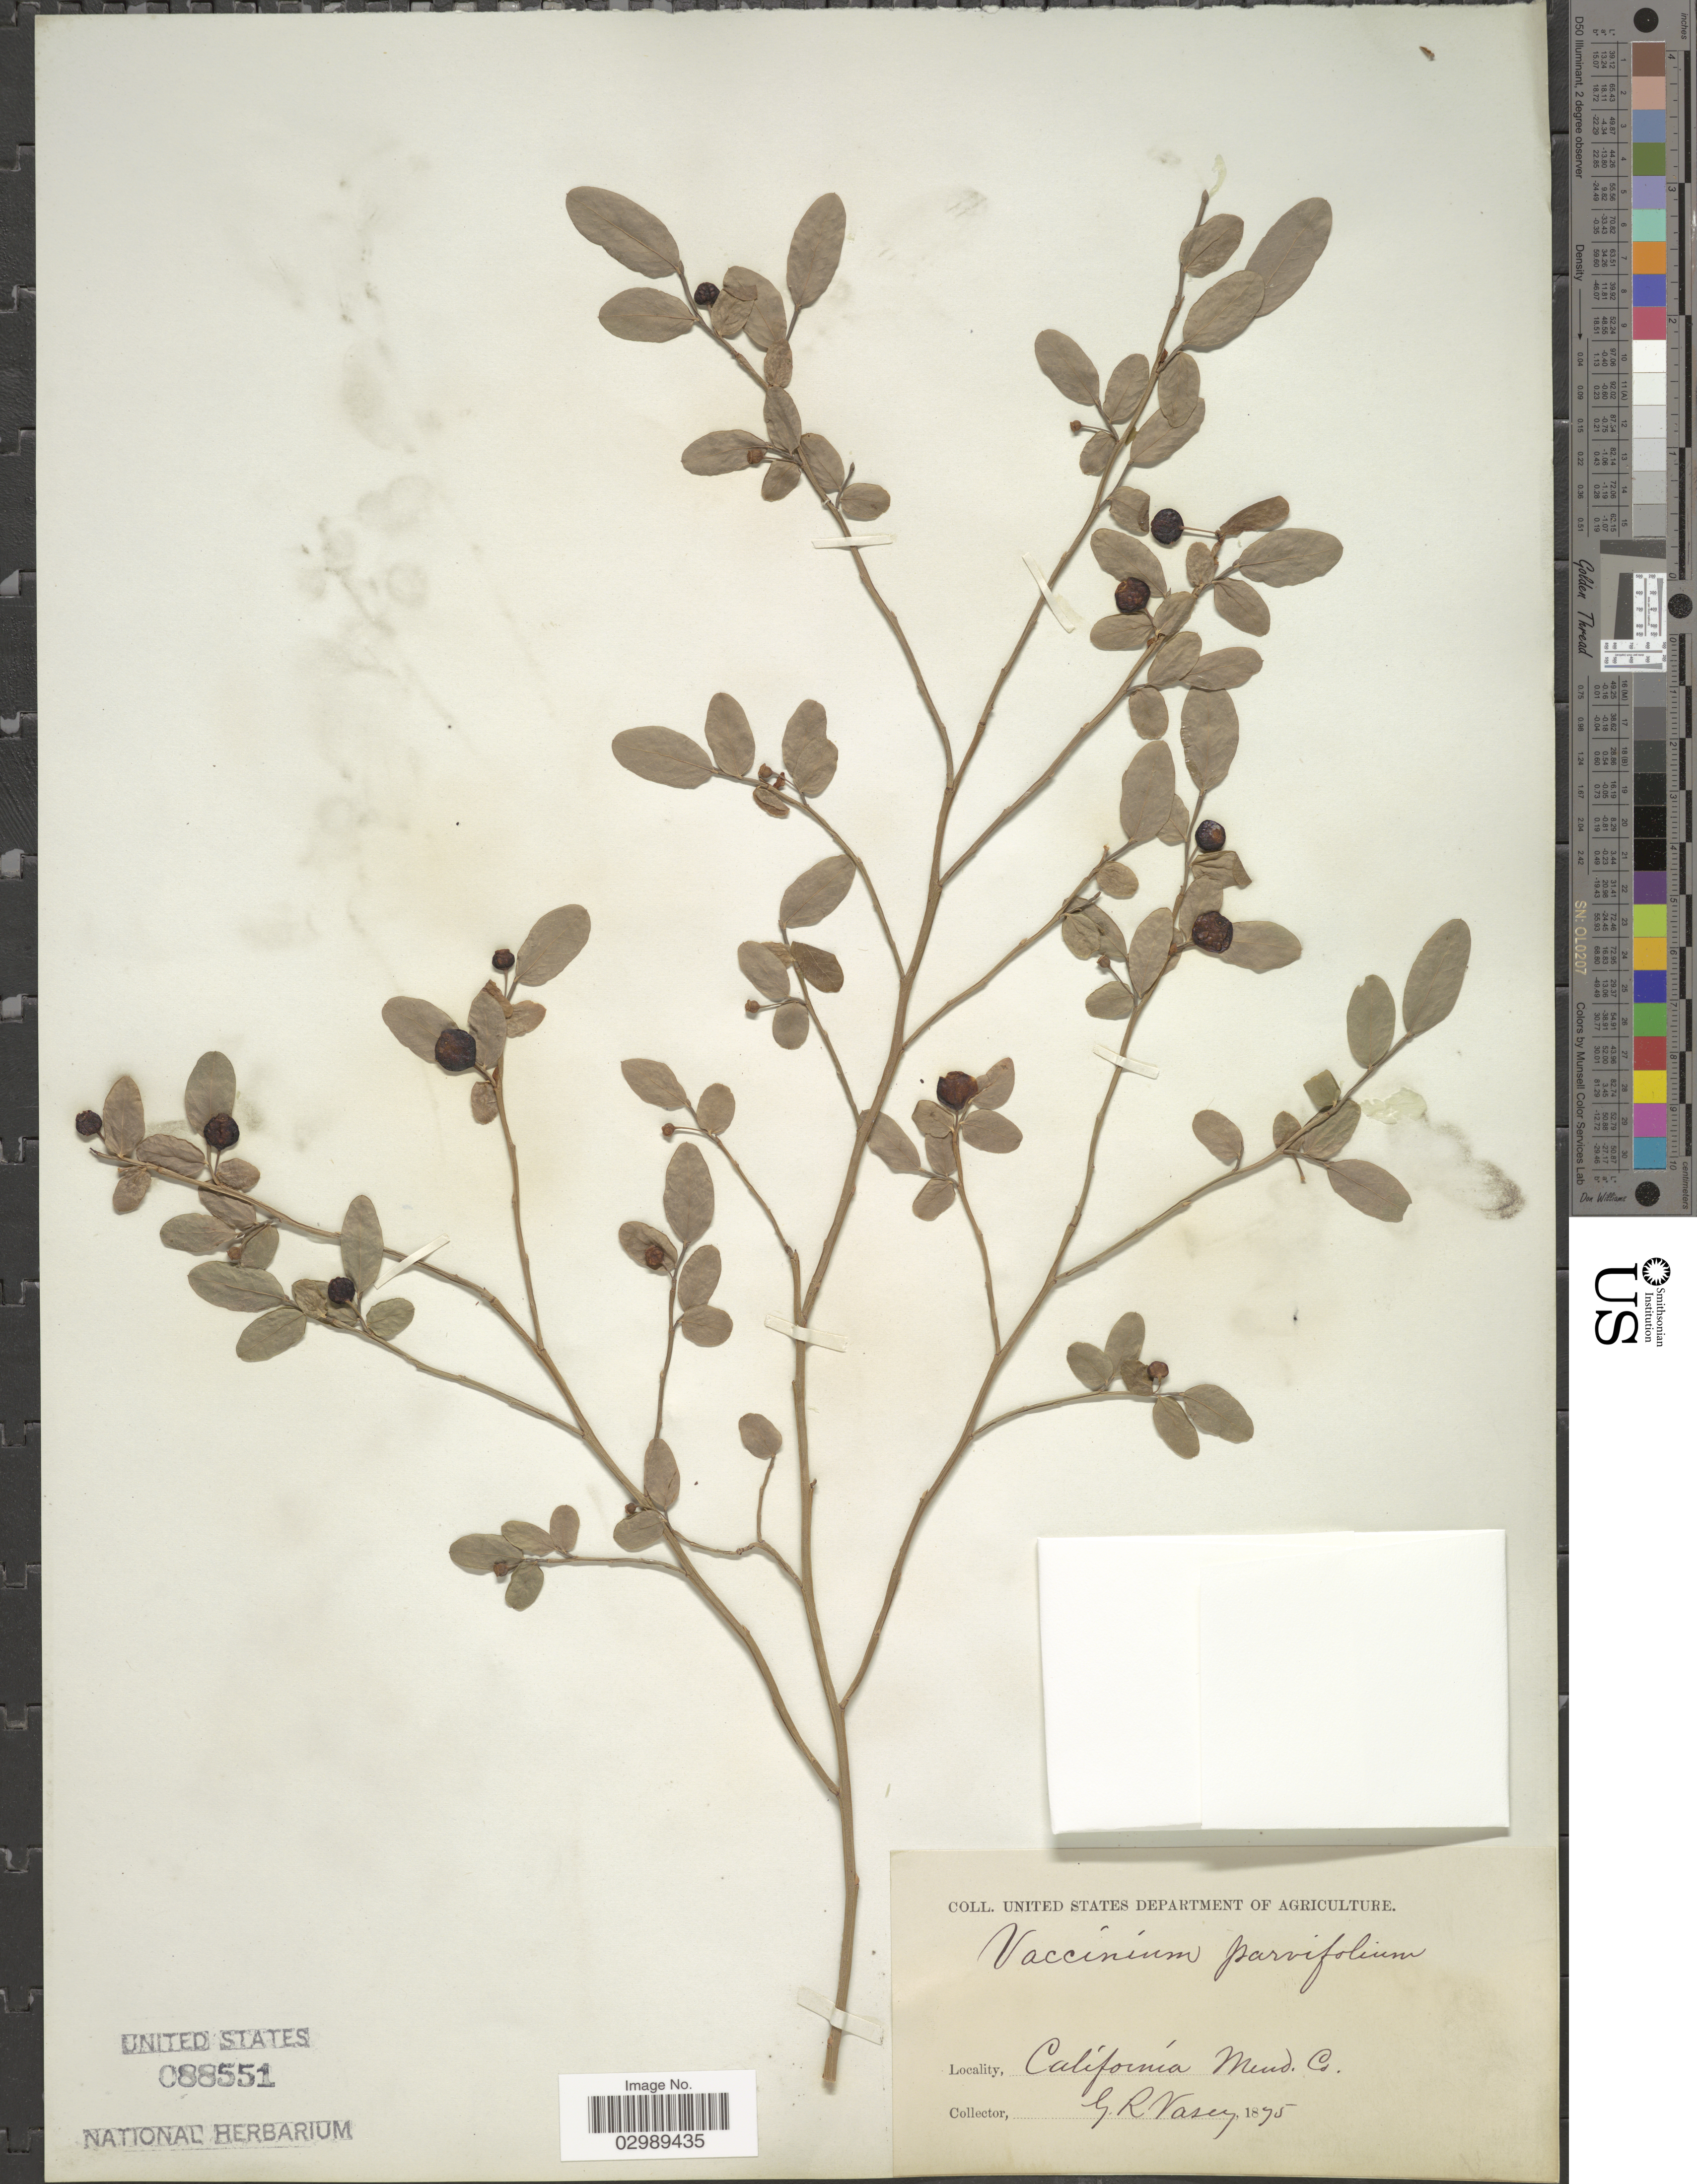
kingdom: Plantae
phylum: Tracheophyta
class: Magnoliopsida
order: Ericales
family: Ericaceae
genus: Vaccinium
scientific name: Vaccinium parvifolium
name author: Small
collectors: G. R. Vasey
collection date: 1875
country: United States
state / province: California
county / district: Merced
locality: Merced Co.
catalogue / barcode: US 88551